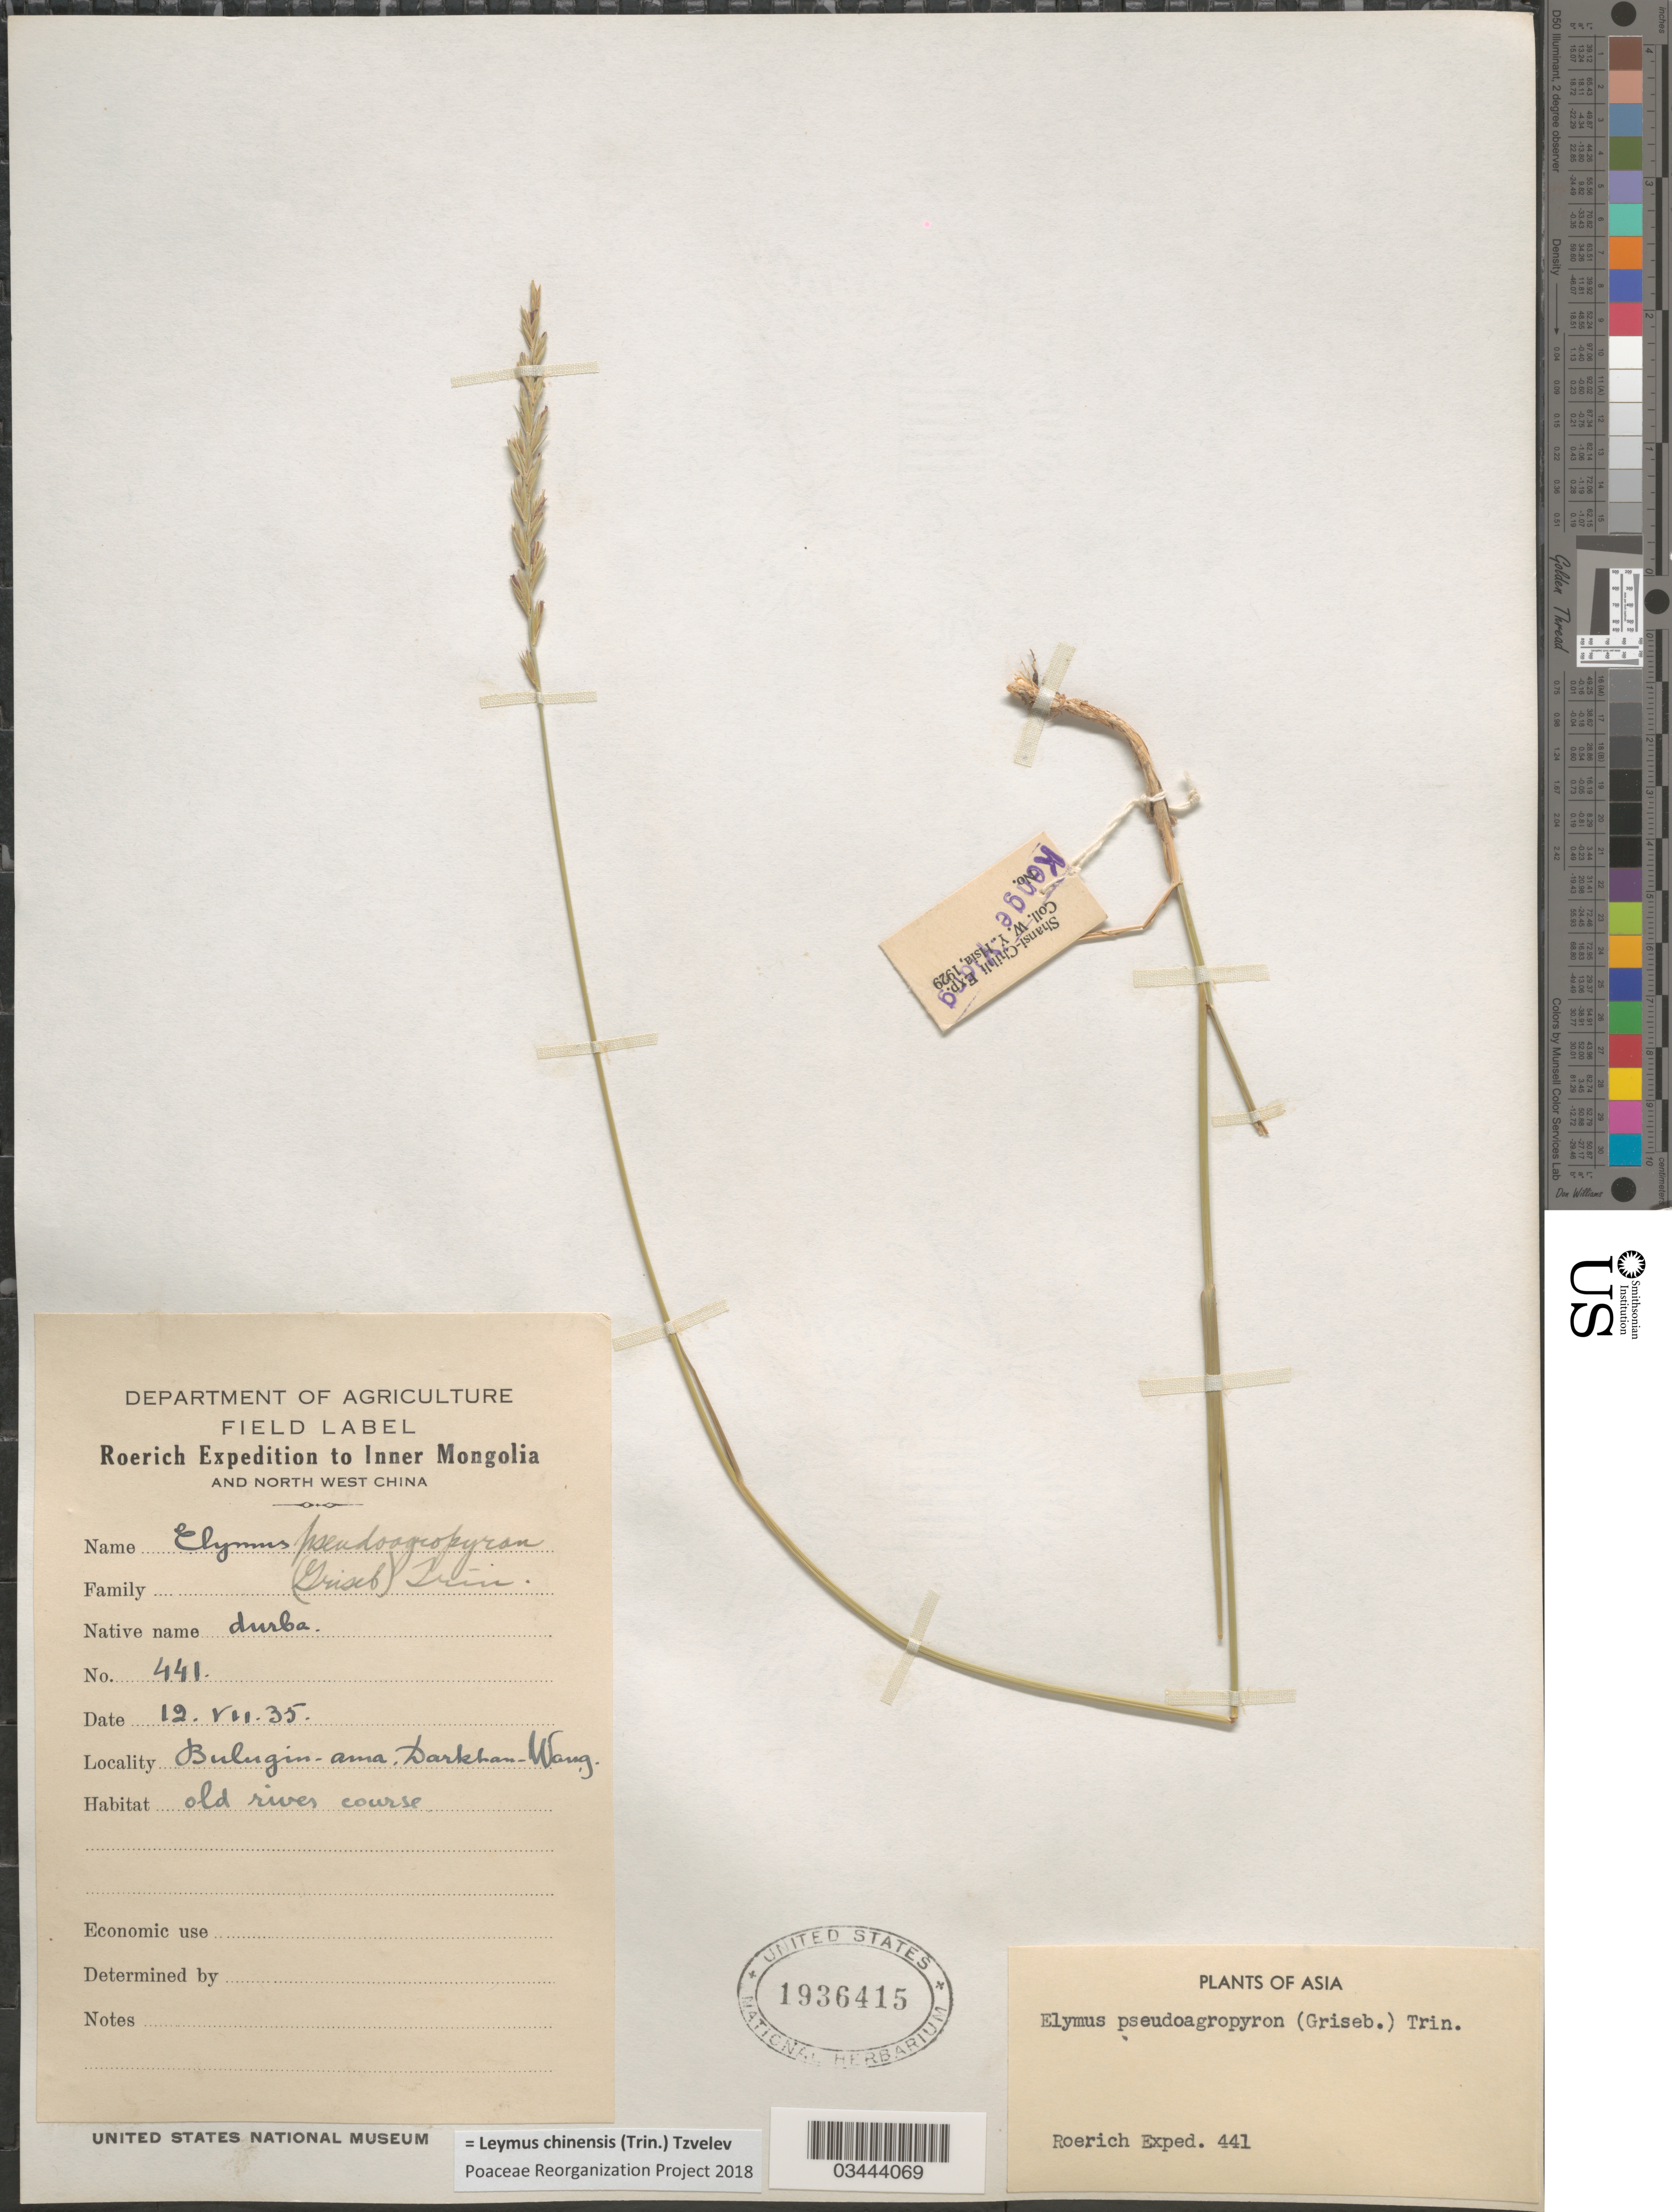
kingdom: Plantae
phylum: Tracheophyta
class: Liliopsida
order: Poales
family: Poaceae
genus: Leymus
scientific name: Leymus chinensis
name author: (Trin.) Tzvelev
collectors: Roerich Expedition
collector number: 441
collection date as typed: Transcribed d/m/y: 12/7/35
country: China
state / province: Nei Monggol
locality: To Inner Mongolia and North West China. Bulugin-ama. Darkhan Wang. Old river course. Shansi-Chihli Exp. [unsure placement]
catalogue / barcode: US 1936415